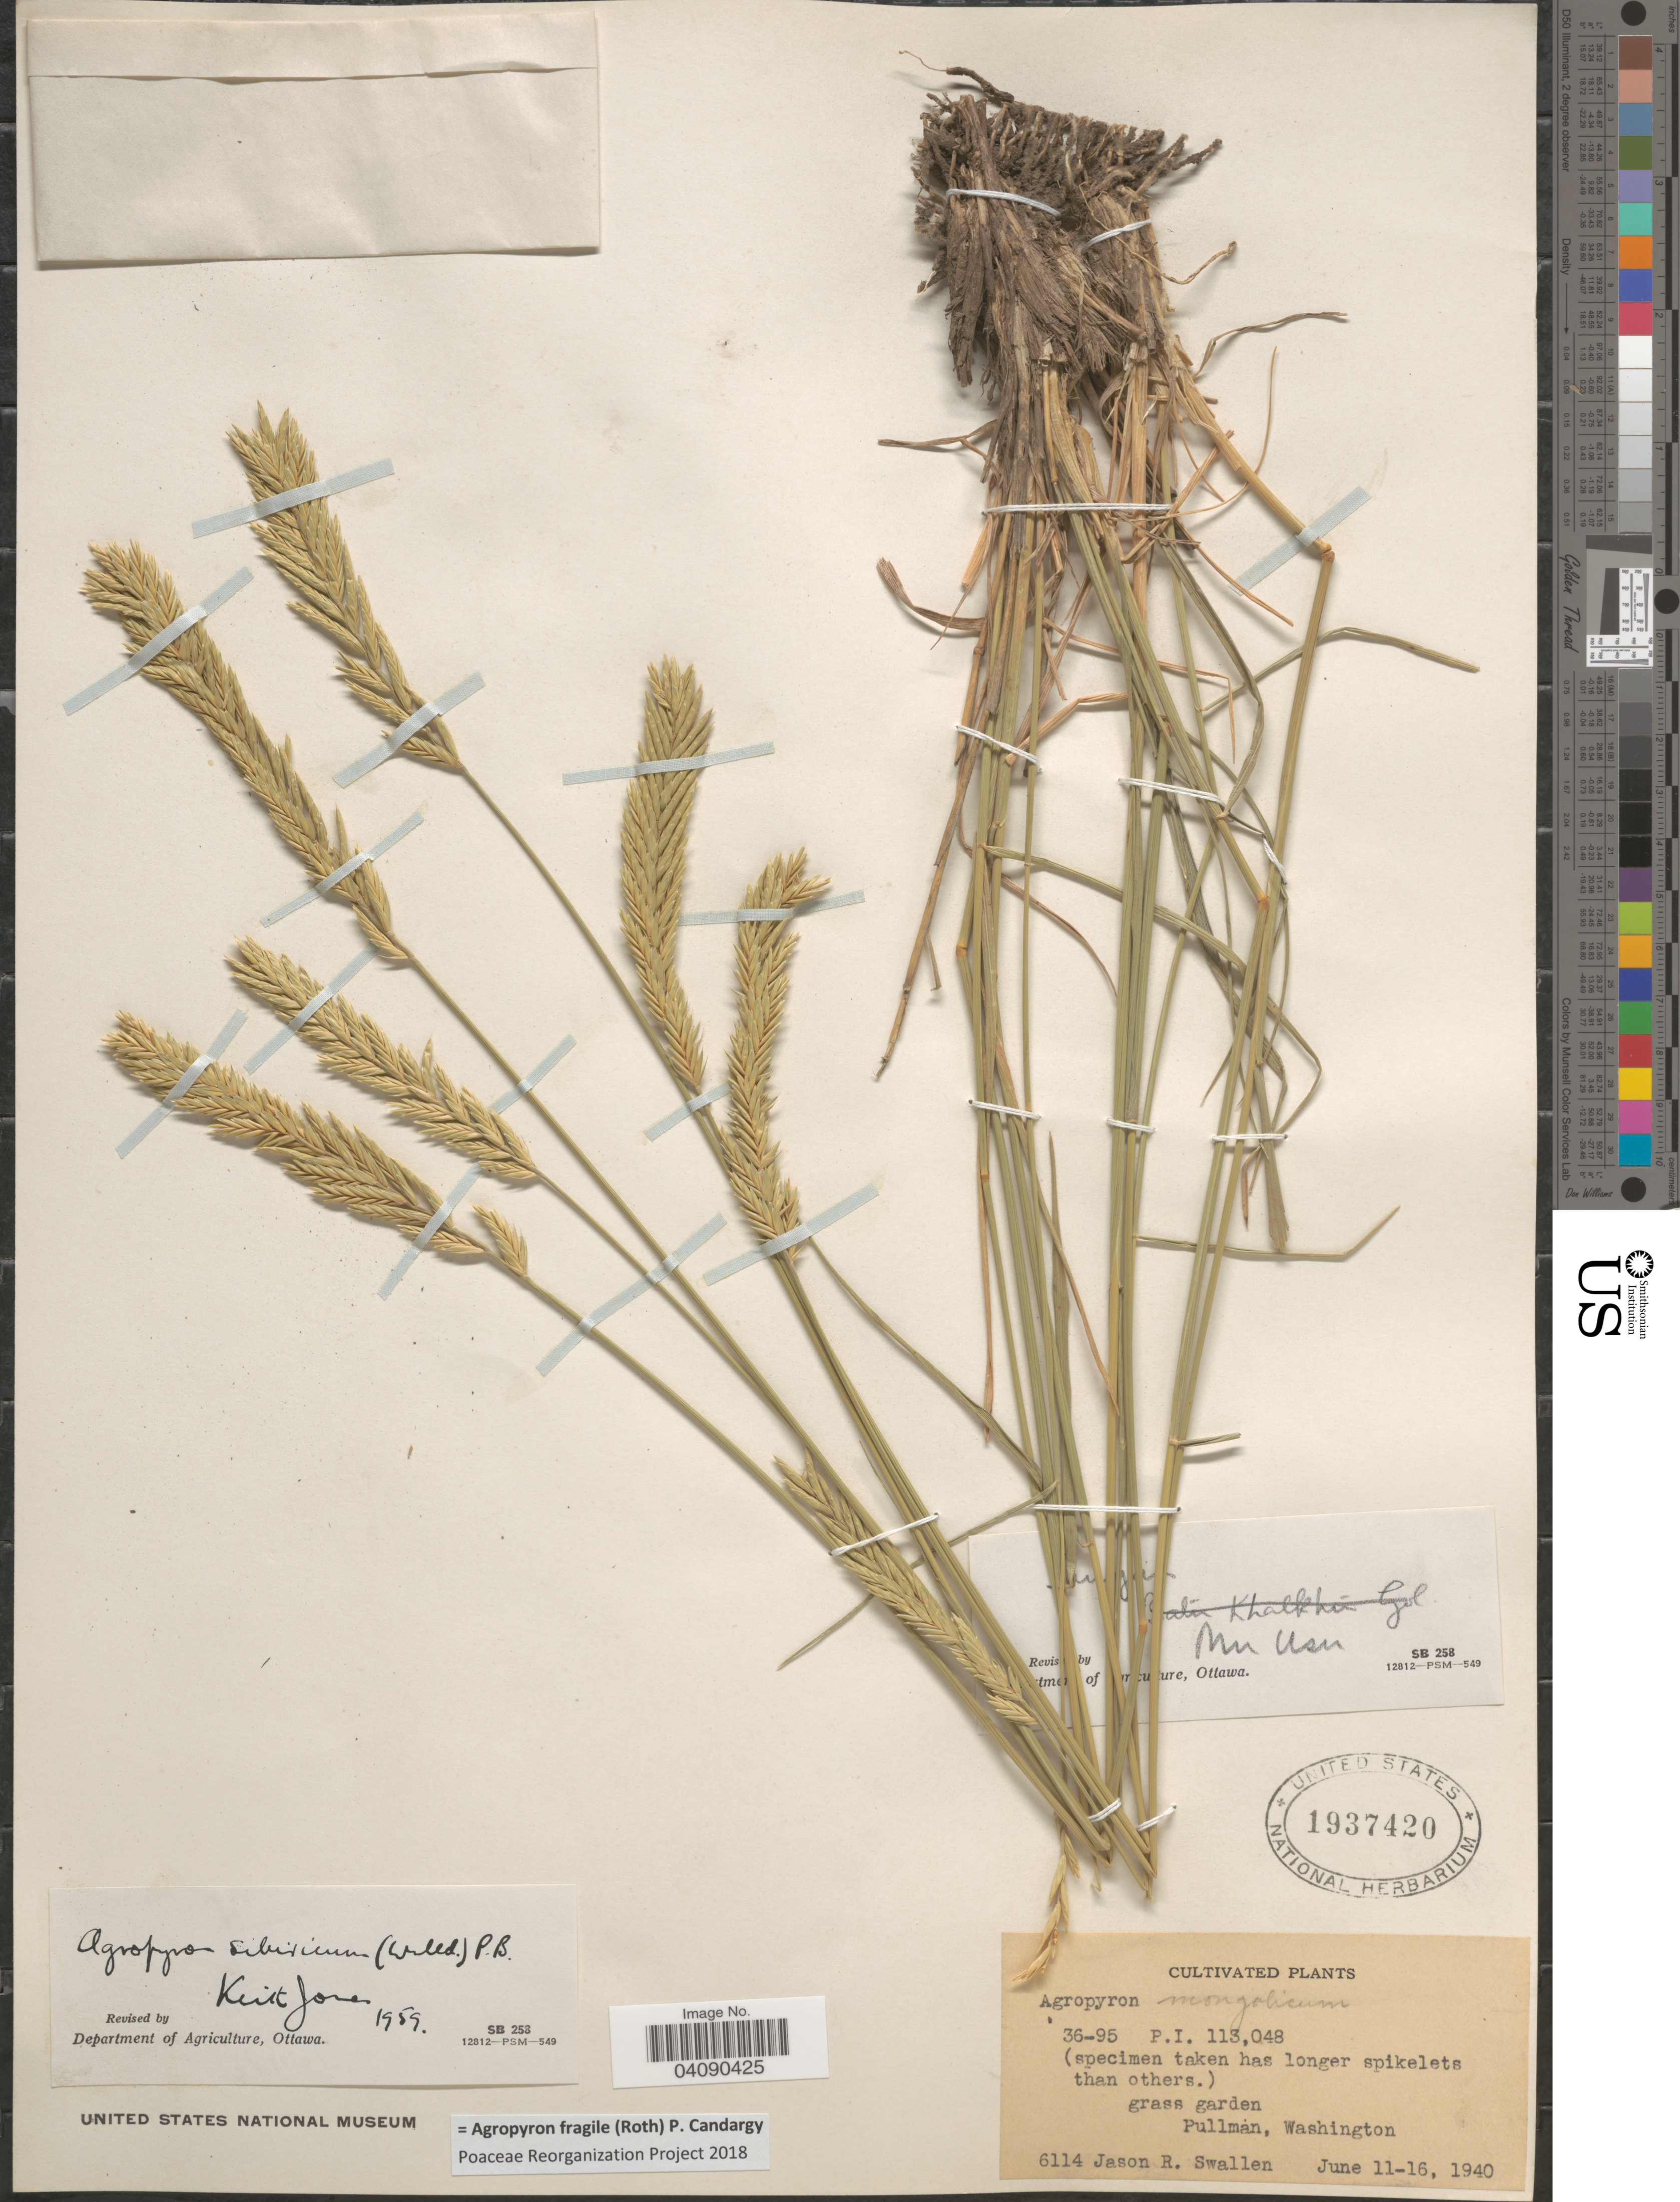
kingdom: Plantae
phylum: Tracheophyta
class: Liliopsida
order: Poales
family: Poaceae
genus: Agropyron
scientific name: Agropyron fragile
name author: (Roth) Candargy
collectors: J. R. Swallen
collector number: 6114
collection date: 1940-06-11/1940-06-16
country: United States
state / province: Washington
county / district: Whitman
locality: Grass garden. Pullman.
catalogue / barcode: US 1937420